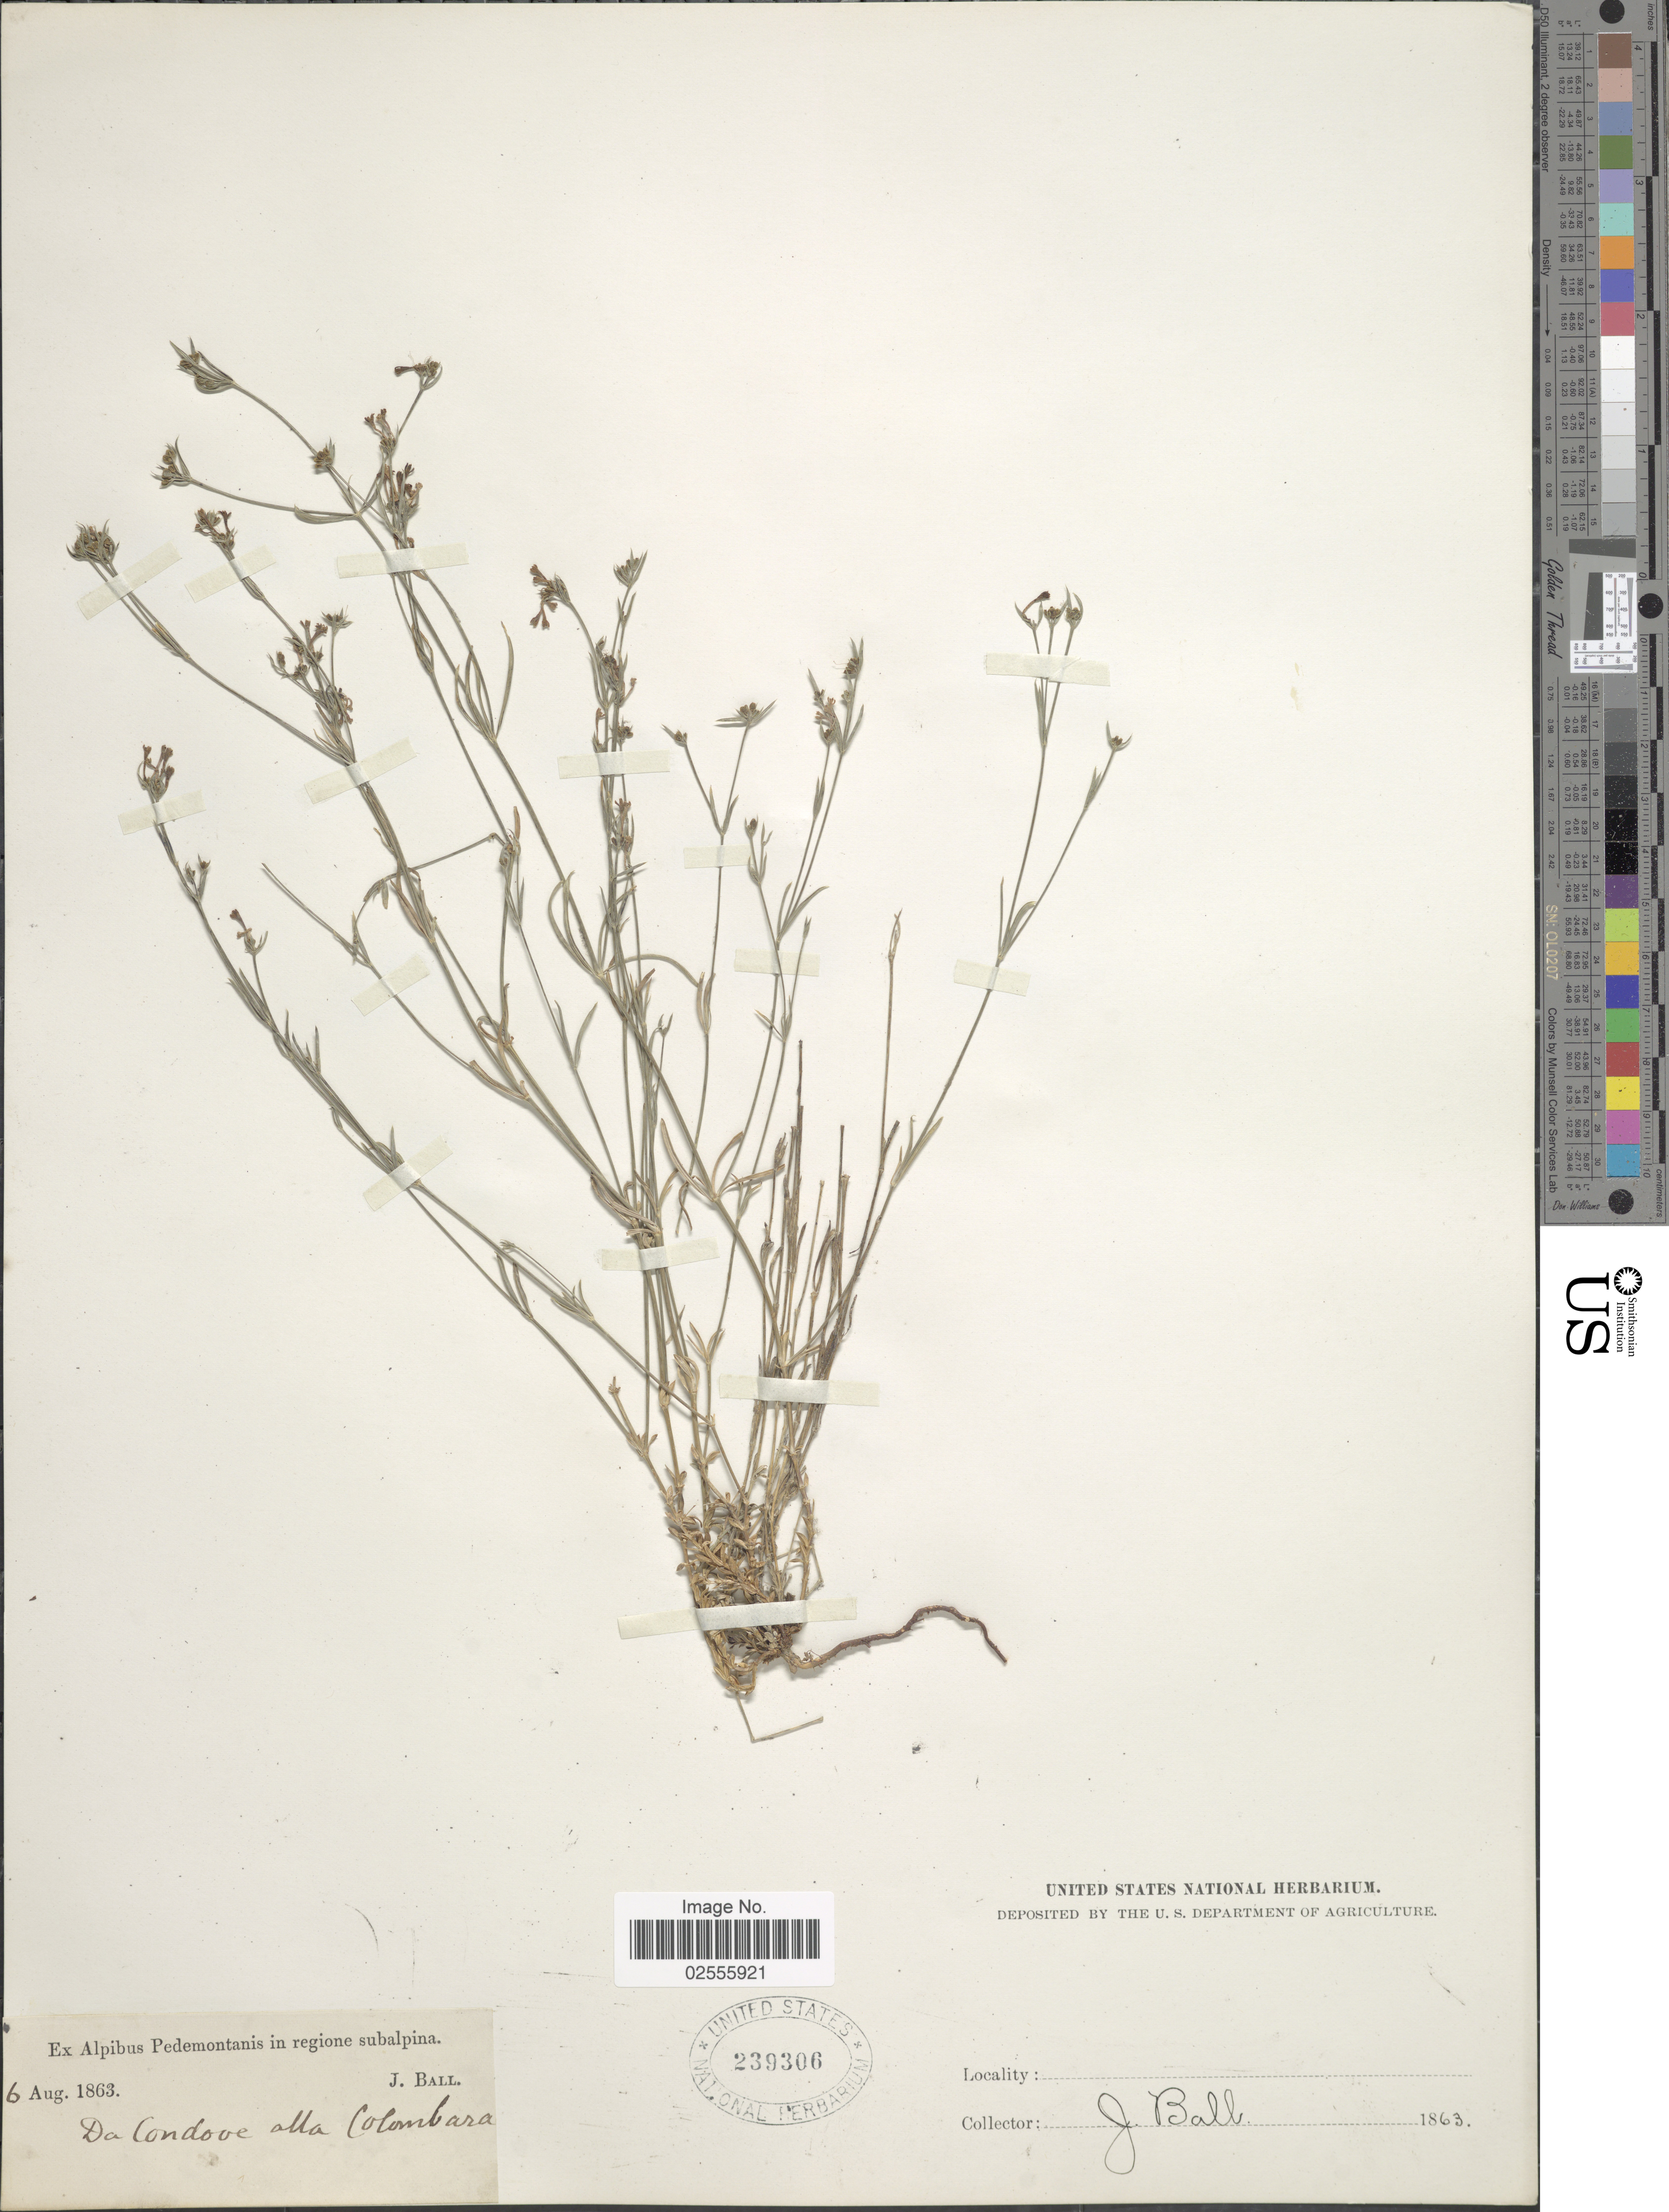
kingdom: Plantae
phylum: Tracheophyta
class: Magnoliopsida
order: Gentianales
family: Rubiaceae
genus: Asperula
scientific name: Asperula sp.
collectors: J. Ball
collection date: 1863-08-06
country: Italy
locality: Ex Alpibus Pedemontanis in regione subalpina, Da Condove alla Colombara.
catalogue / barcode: US 239306